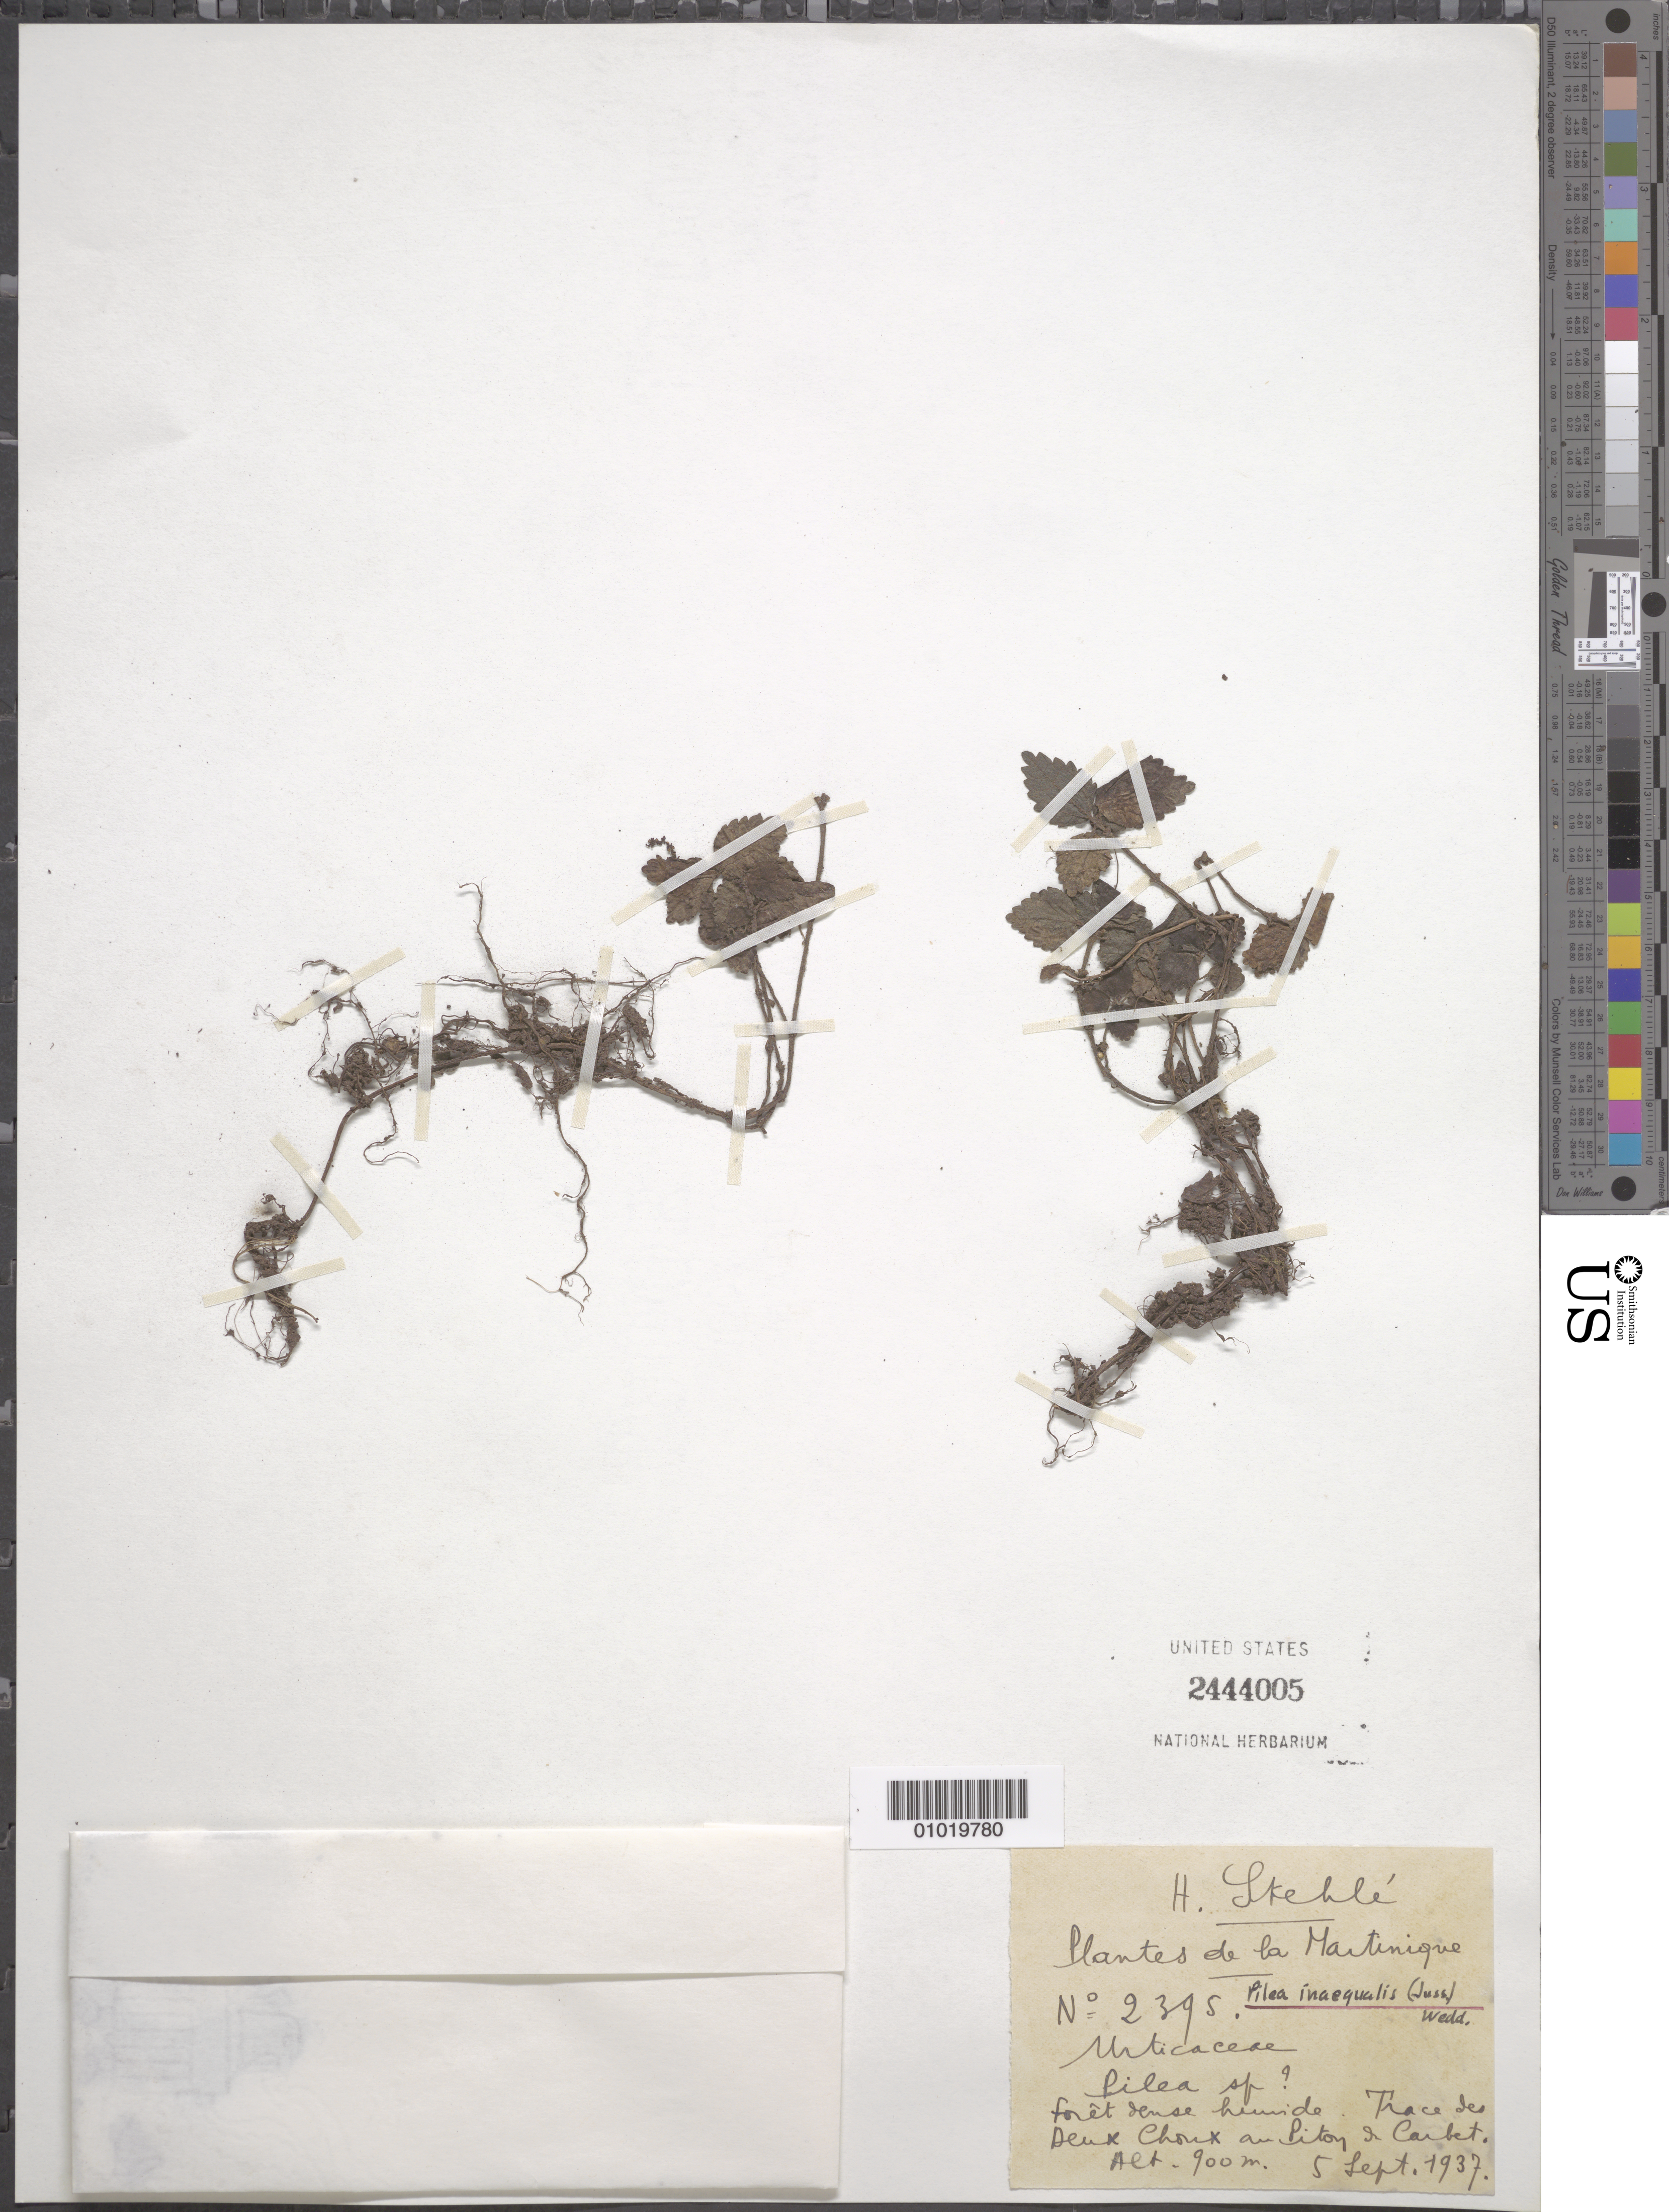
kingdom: Plantae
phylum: Tracheophyta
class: Magnoliopsida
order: Rosales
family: Urticaceae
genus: Pilea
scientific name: Pilea inaequalis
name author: (Juss. ex Poir.) Wedd.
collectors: H. Stehlé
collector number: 2395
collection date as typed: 05 Sep 1937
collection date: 1937-09-05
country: Martinique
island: Martinique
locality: Deux Choux au Piton du Carbet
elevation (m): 900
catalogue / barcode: US 2444005